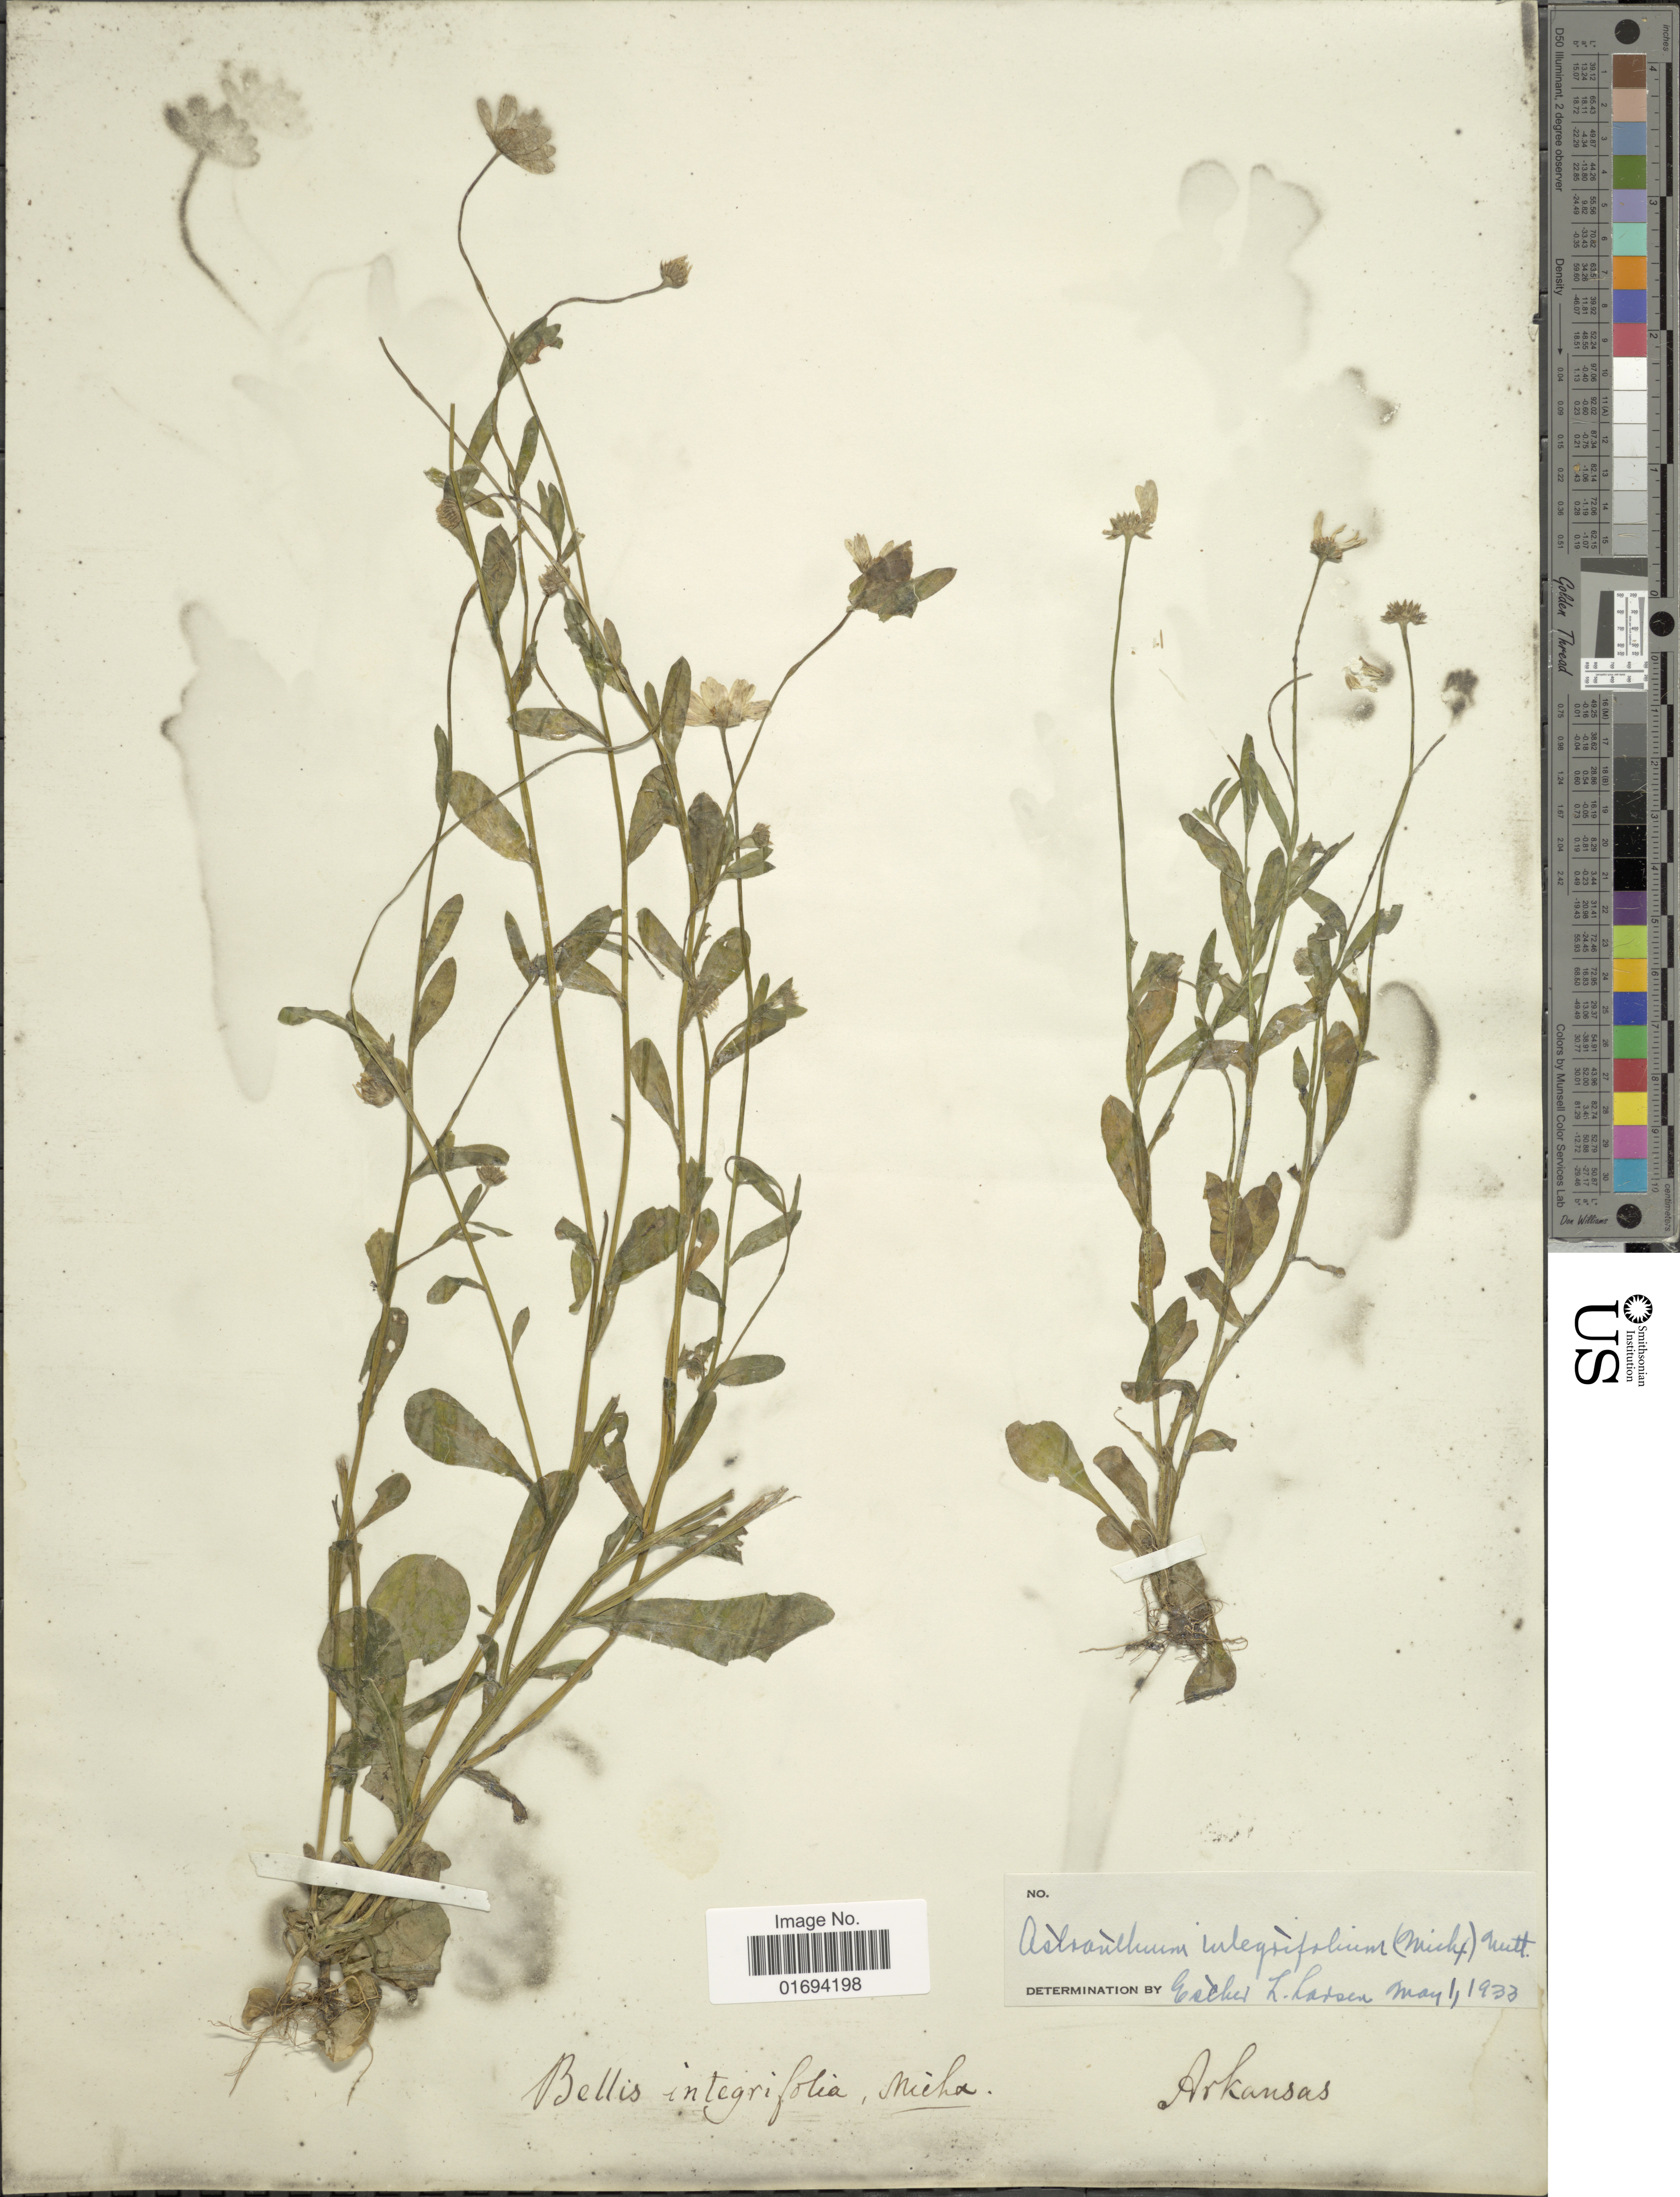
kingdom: Plantae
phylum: Tracheophyta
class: Magnoliopsida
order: Asterales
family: Asteraceae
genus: Astranthium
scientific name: Astranthium integrifolium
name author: (Michx.) Nutt.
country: United States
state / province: Arkansas